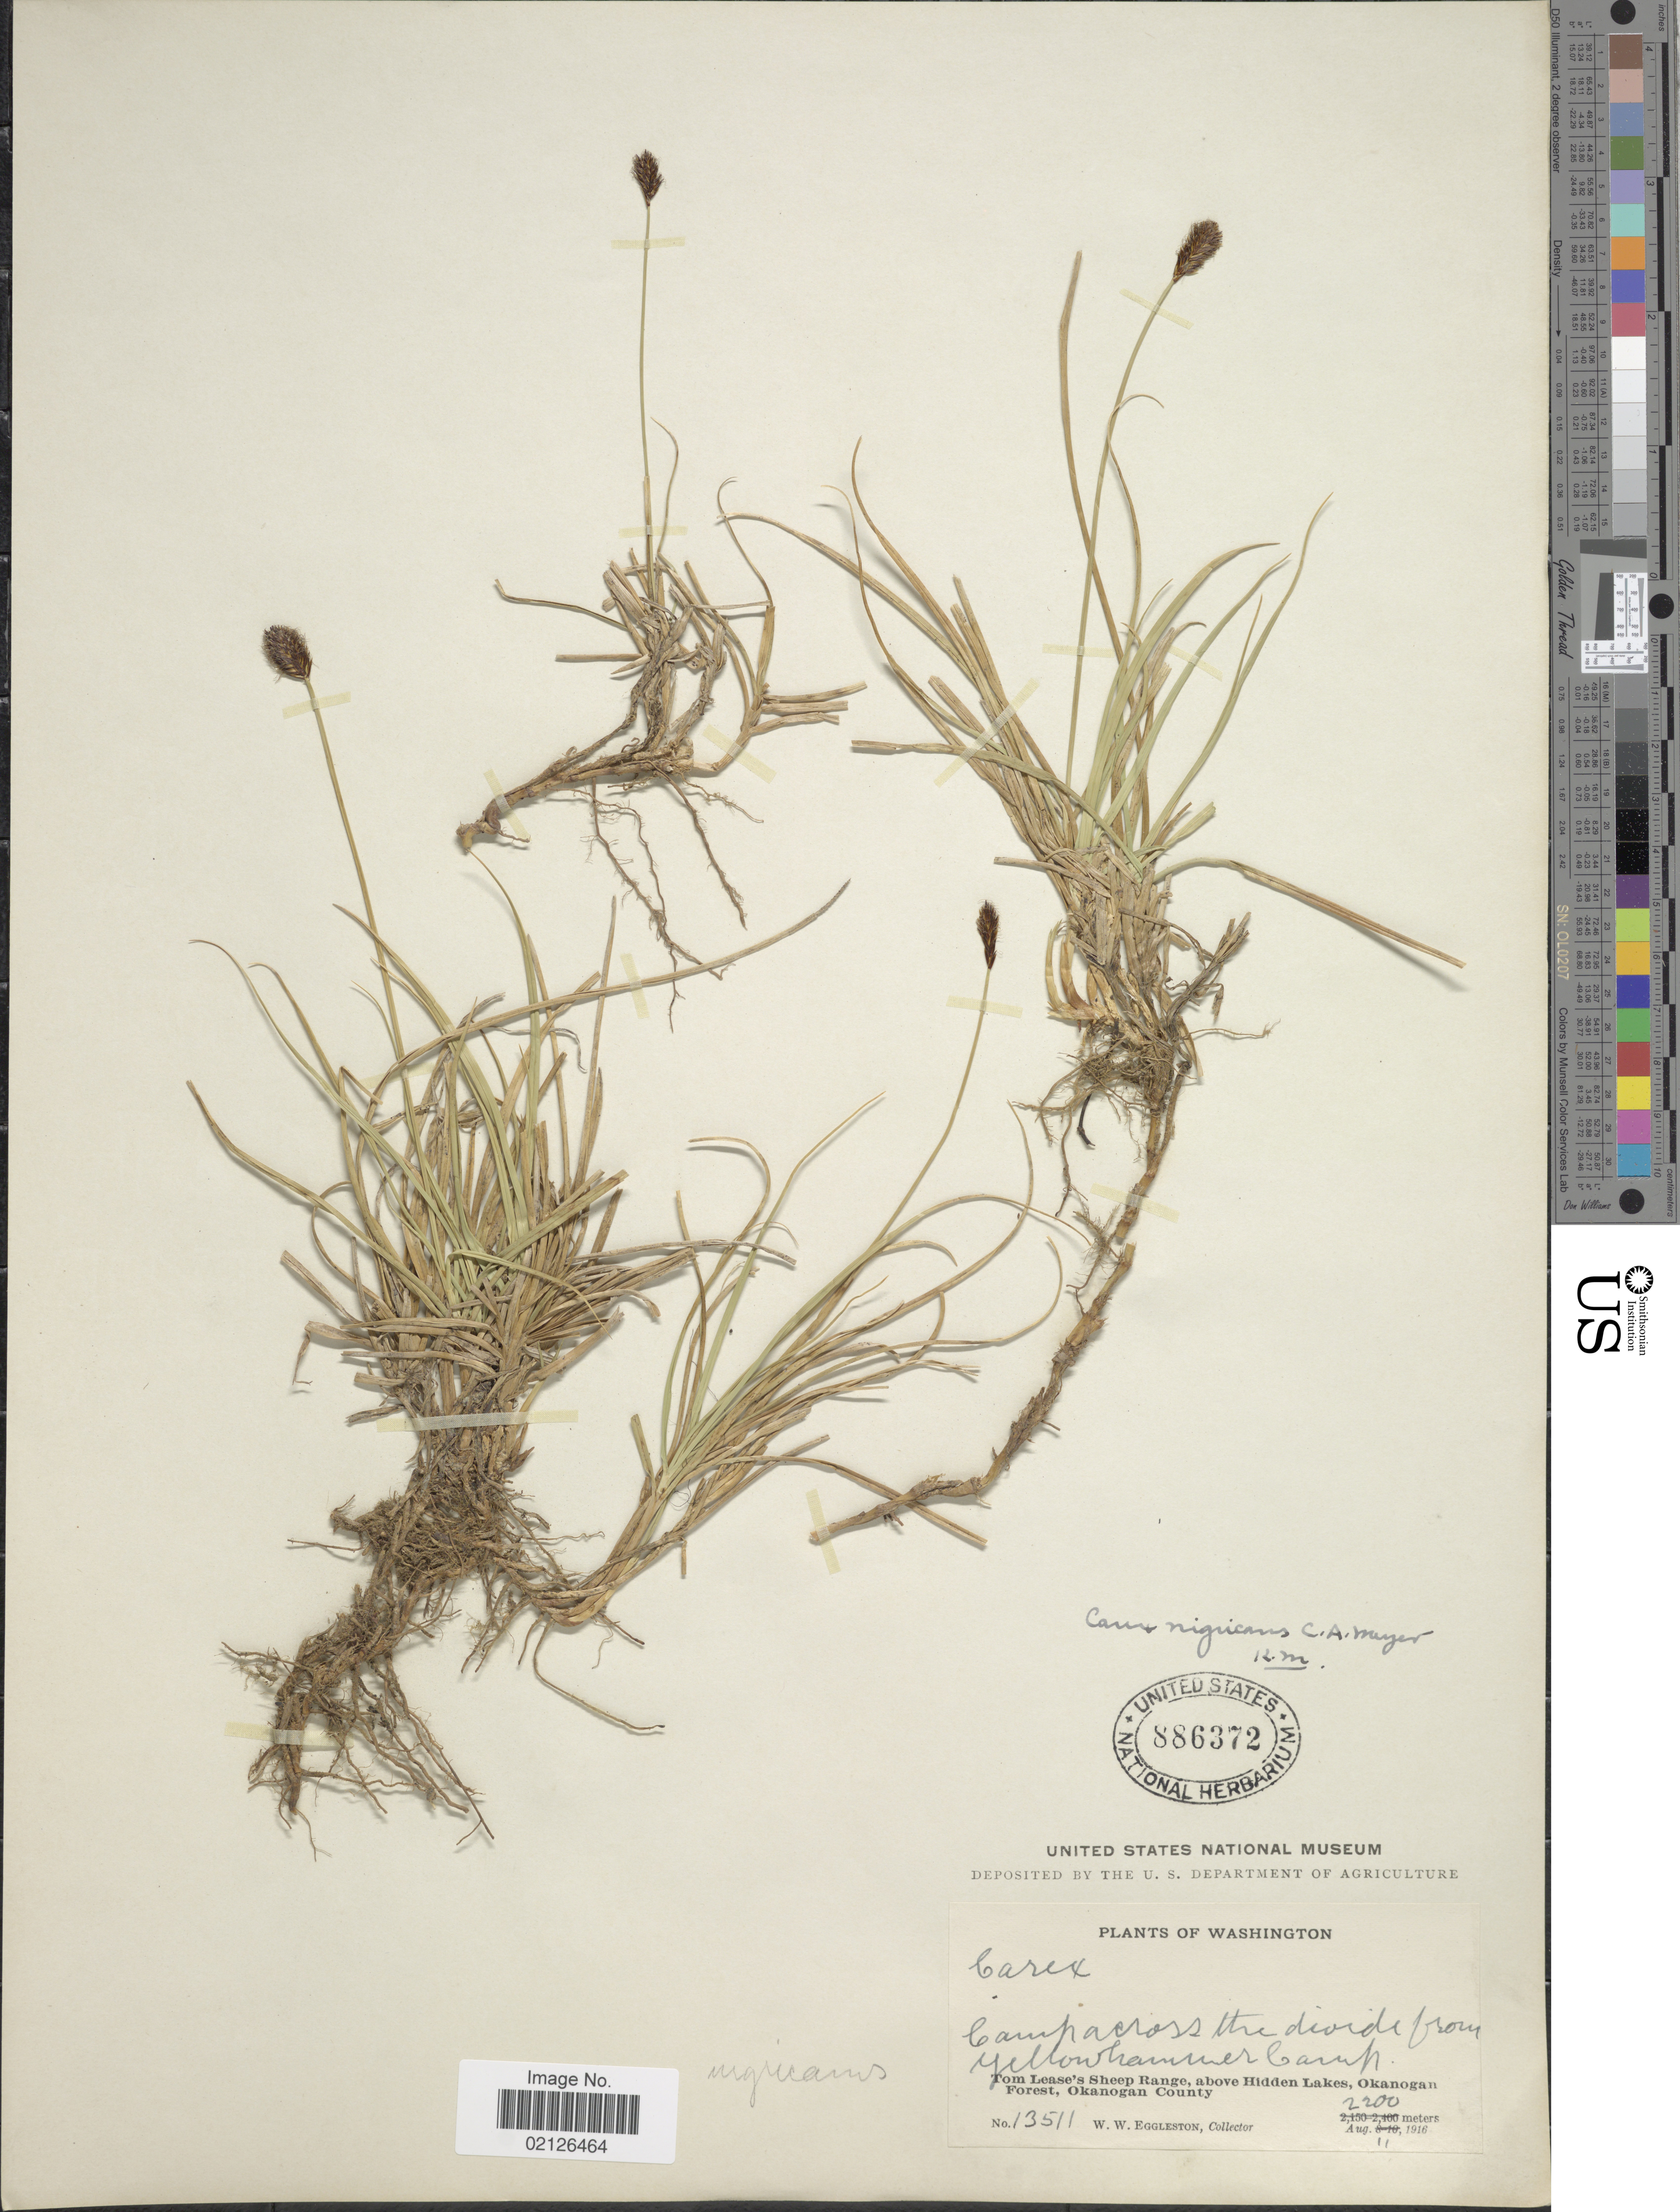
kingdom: Plantae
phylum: Tracheophyta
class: Liliopsida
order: Poales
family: Cyperaceae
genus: Carex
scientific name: Carex nigricans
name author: C.A. Mey.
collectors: W. W. Eggleston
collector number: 13511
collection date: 1916-08-11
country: United States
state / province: Washington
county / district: Okanogan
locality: Camp across the divide from Yellow Hammer Camp, Tom Lease's Sheep Range, above Hidden Lakes, Okanogan Forest, Okanogan County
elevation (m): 2200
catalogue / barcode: US 886372